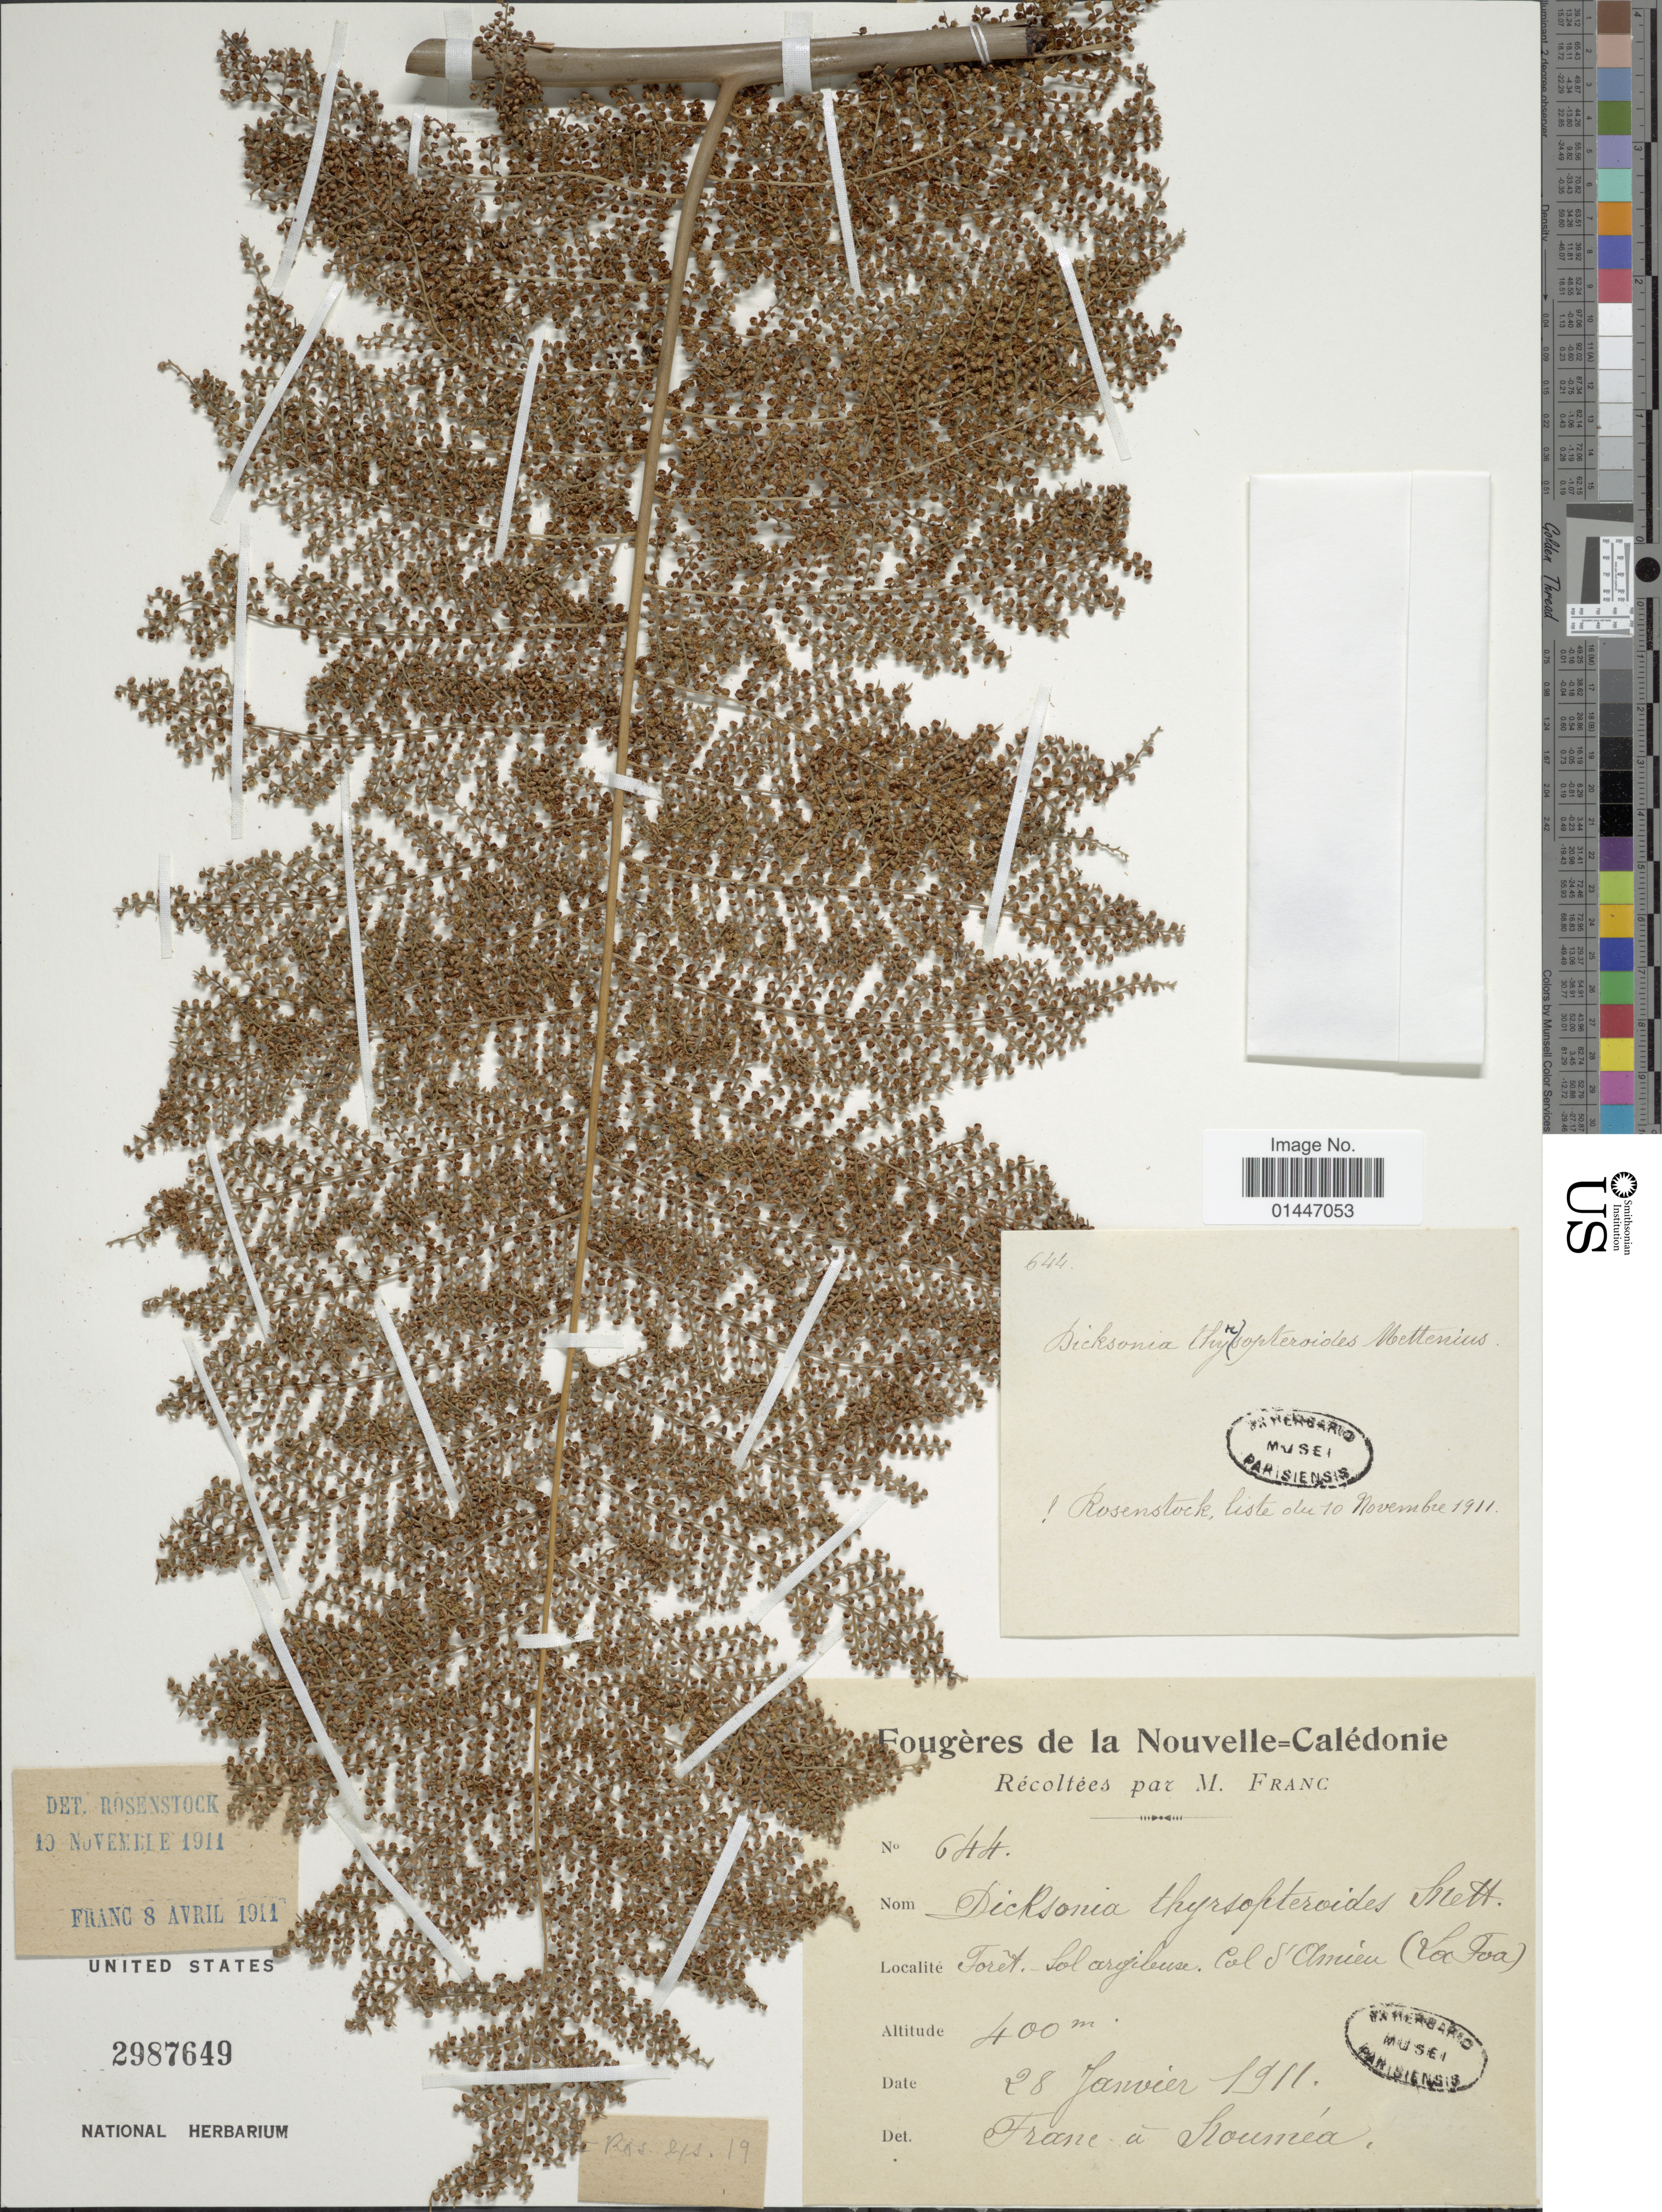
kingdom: Plantae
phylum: Tracheophyta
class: Polypodiopsida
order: Cyatheales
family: Dicksoniaceae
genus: Dicksonia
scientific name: Dicksonia thyrsopteroides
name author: Mett.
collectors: F. Noumea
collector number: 644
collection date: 1911-01-28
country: New Caledonia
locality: Foret Sol argileuse. Col d'Amieu ( La Toa [interpreted])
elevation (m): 400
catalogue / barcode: US 2987649